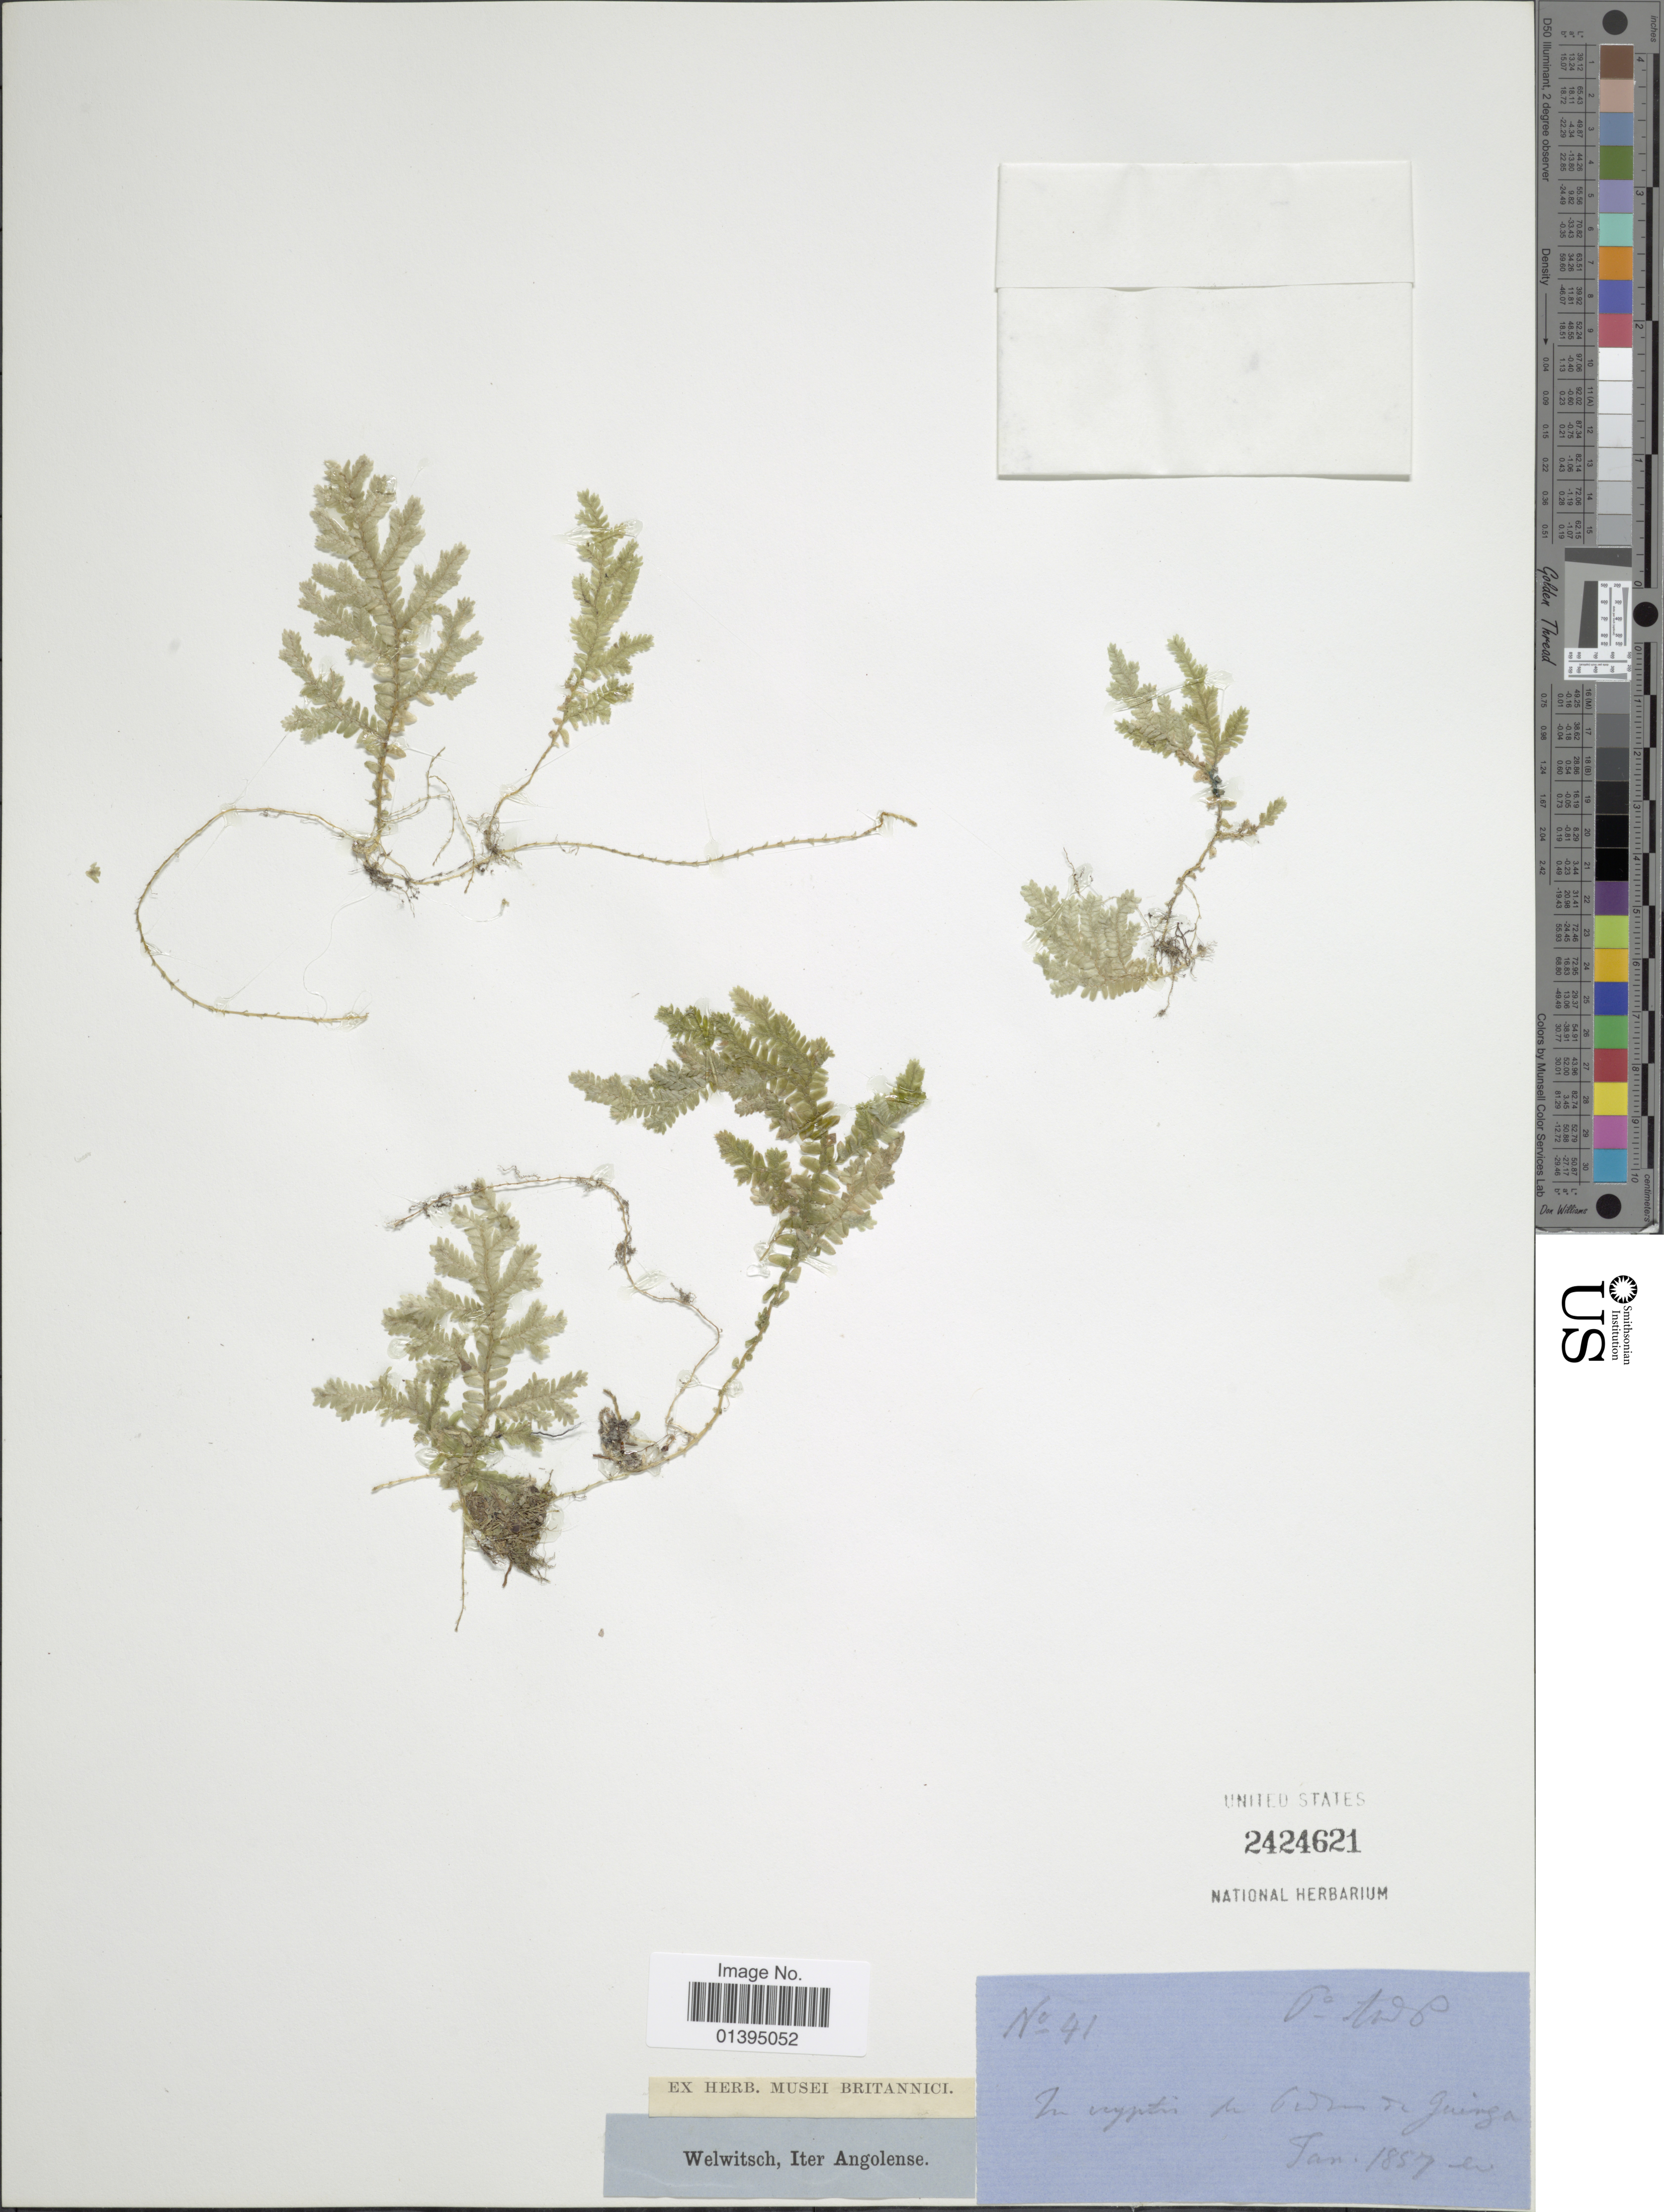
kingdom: Plantae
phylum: Tracheophyta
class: Lycopodiopsida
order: Selaginellales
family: Selaginellaceae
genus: Selaginella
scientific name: Selaginella sp.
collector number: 41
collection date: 1857-01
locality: Below de Guinga [interpreted]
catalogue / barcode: US 2424621